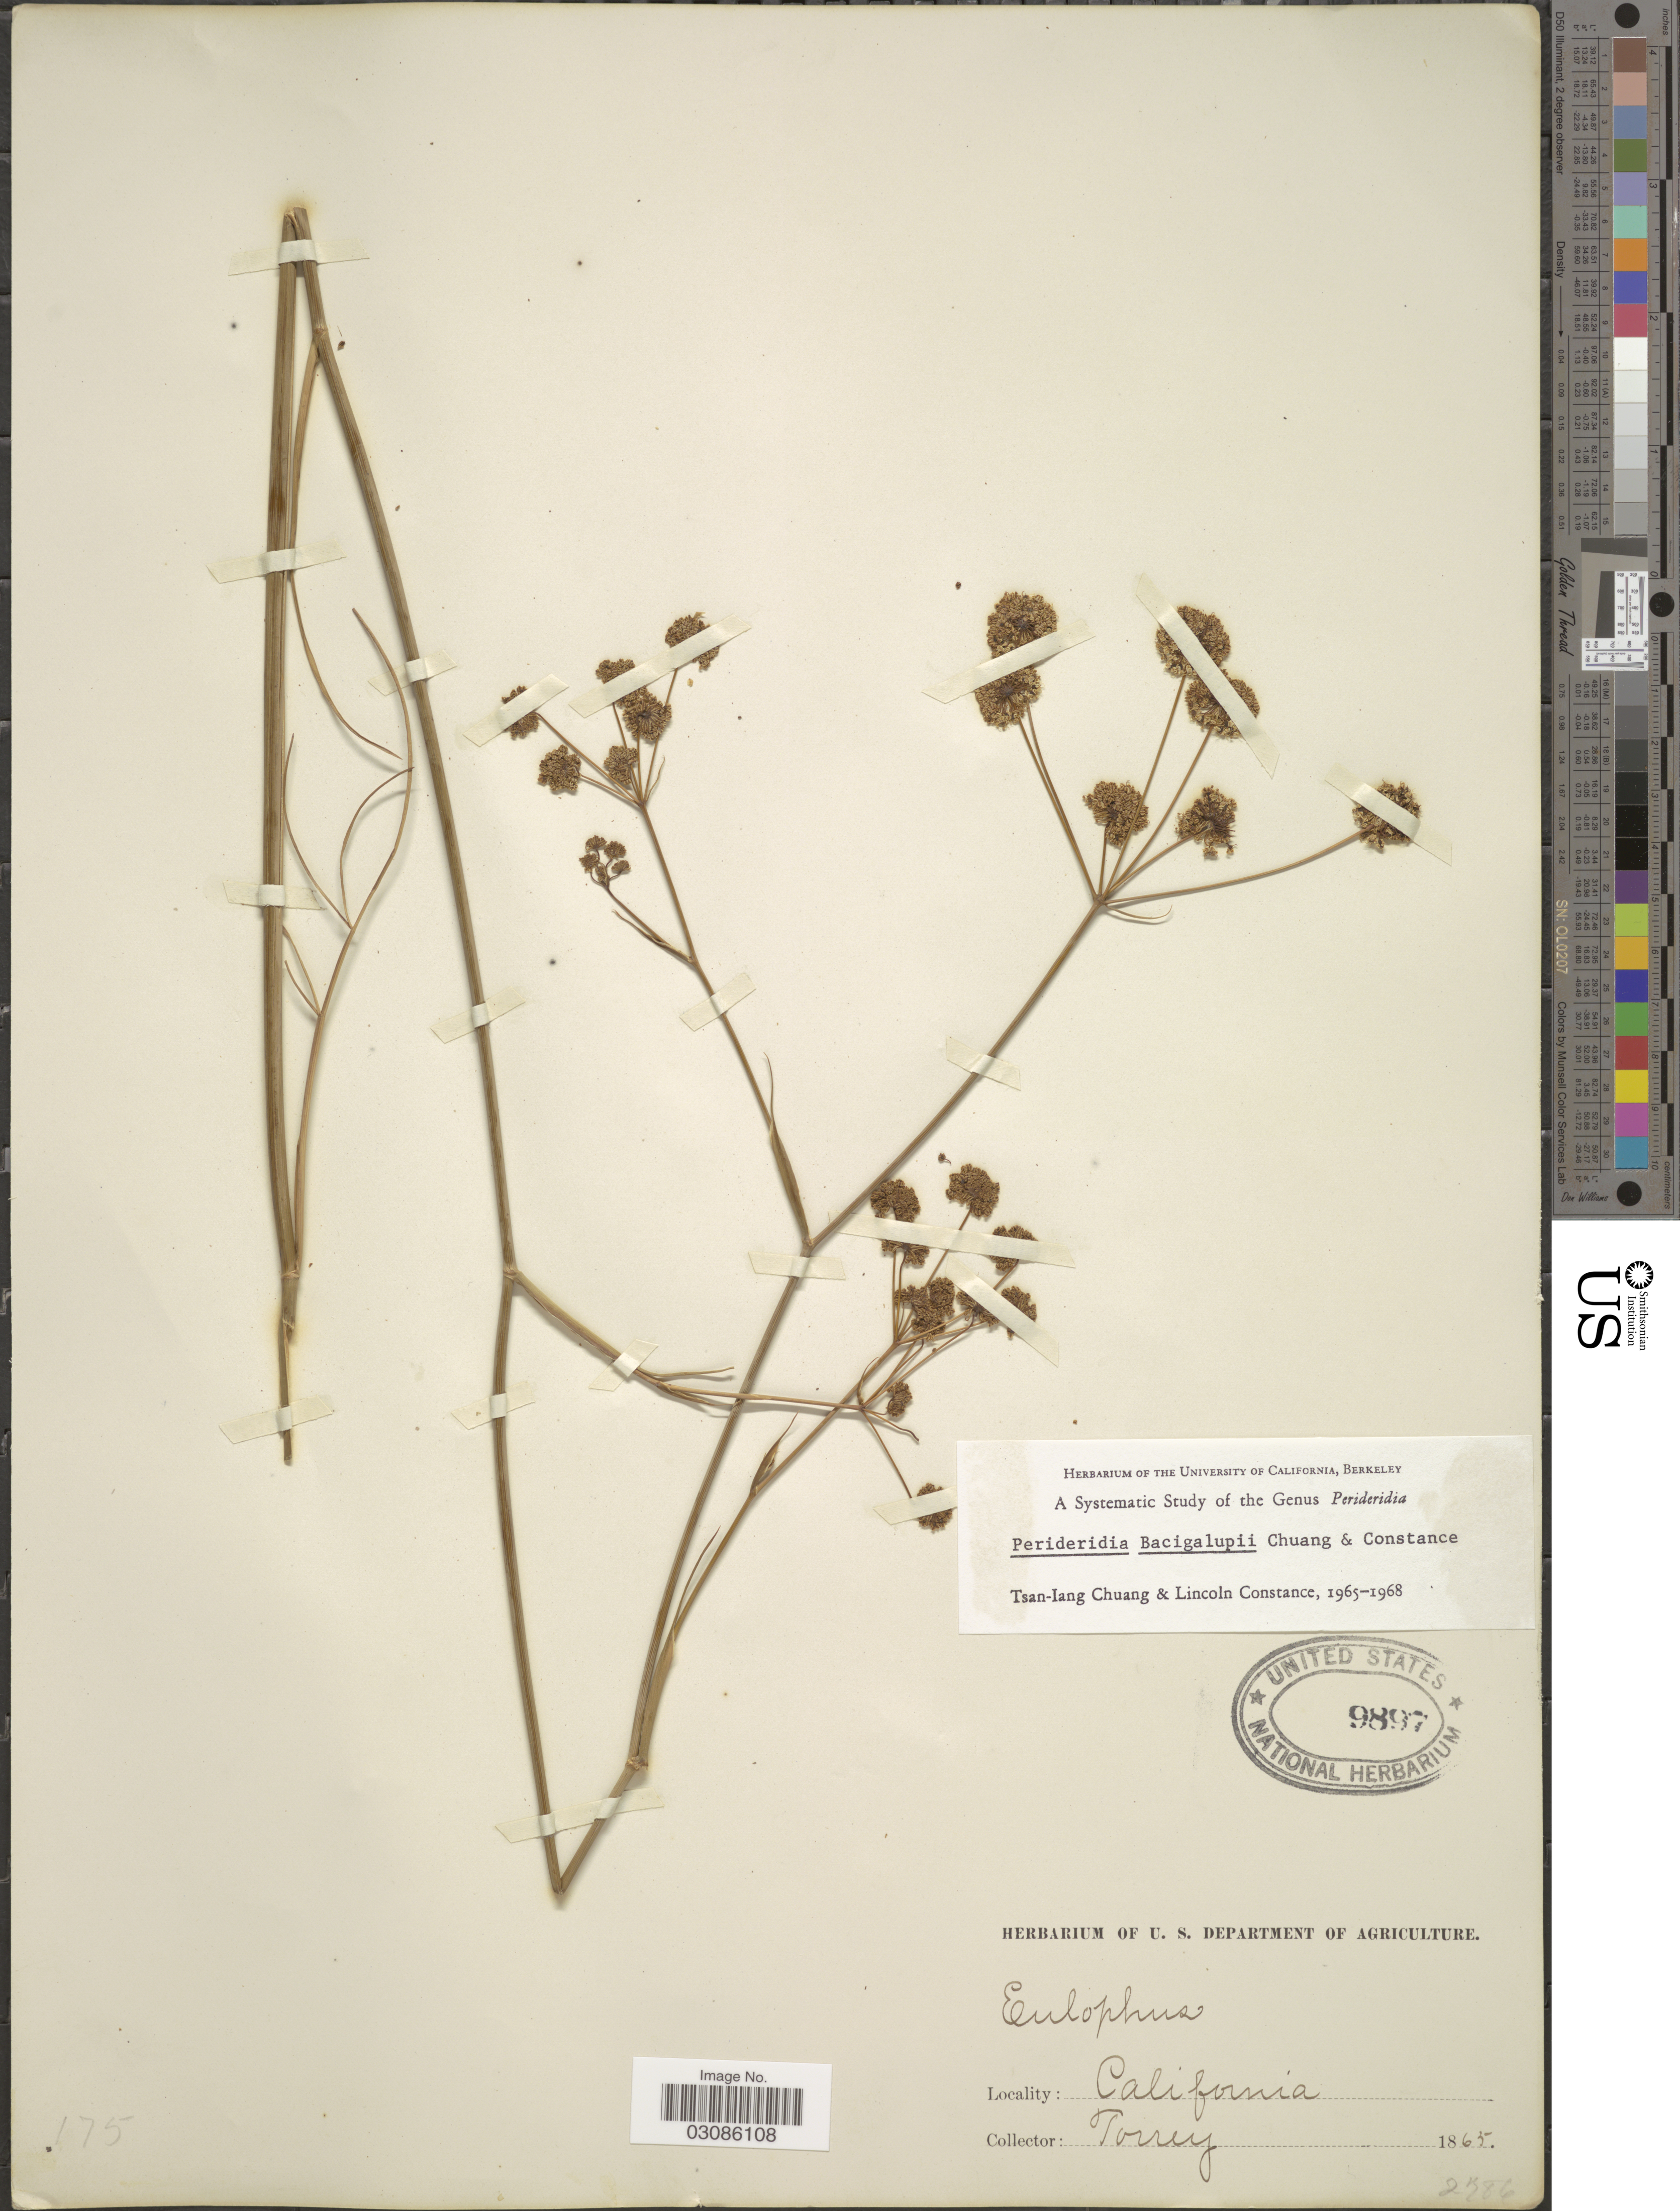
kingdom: Plantae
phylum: Tracheophyta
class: Magnoliopsida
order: Apiales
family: Apiaceae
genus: Perideridia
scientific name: Perideridia bacigalupii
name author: T.I. Chuang & Constance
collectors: J. Torrey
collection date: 1865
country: United States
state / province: California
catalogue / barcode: US 9897